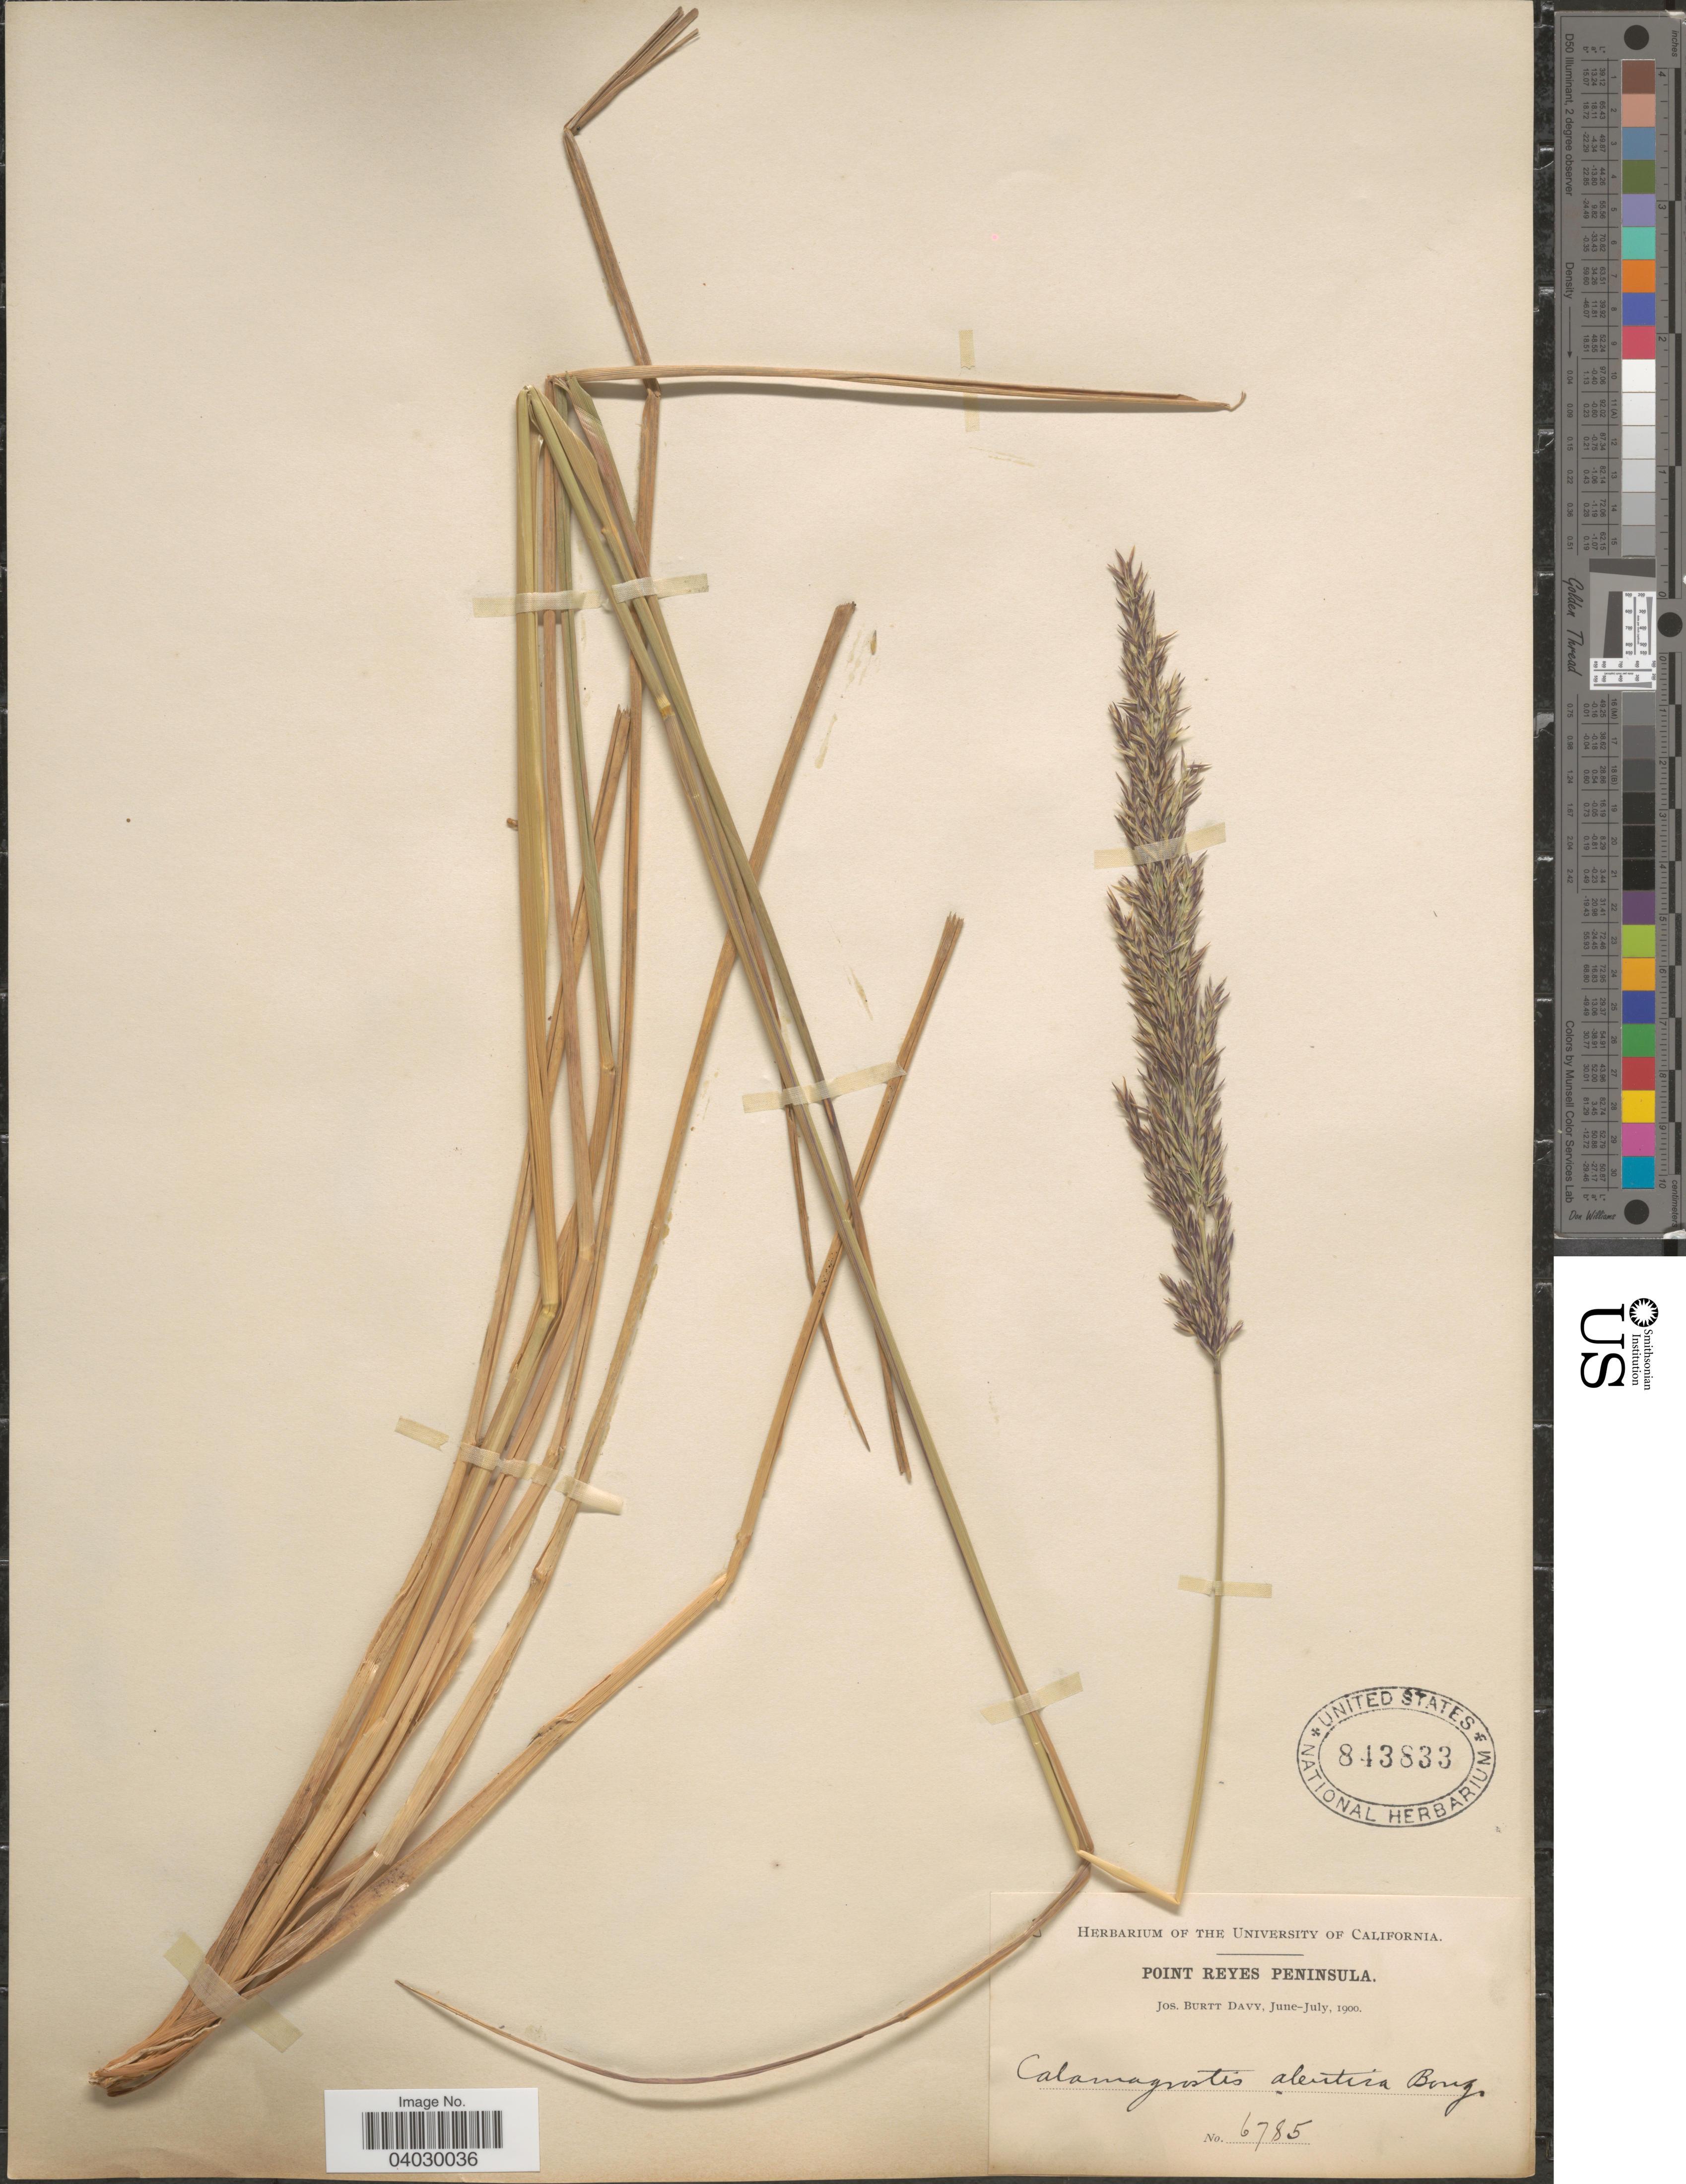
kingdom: Plantae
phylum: Tracheophyta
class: Liliopsida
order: Poales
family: Poaceae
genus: Calamagrostis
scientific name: Calamagrostis nutkaensis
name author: (J. Presl) Steud.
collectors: J. Burtt Davy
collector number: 6785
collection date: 1900-06/1900-07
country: United States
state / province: California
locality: Point Reyes Peninsula.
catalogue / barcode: US 843833